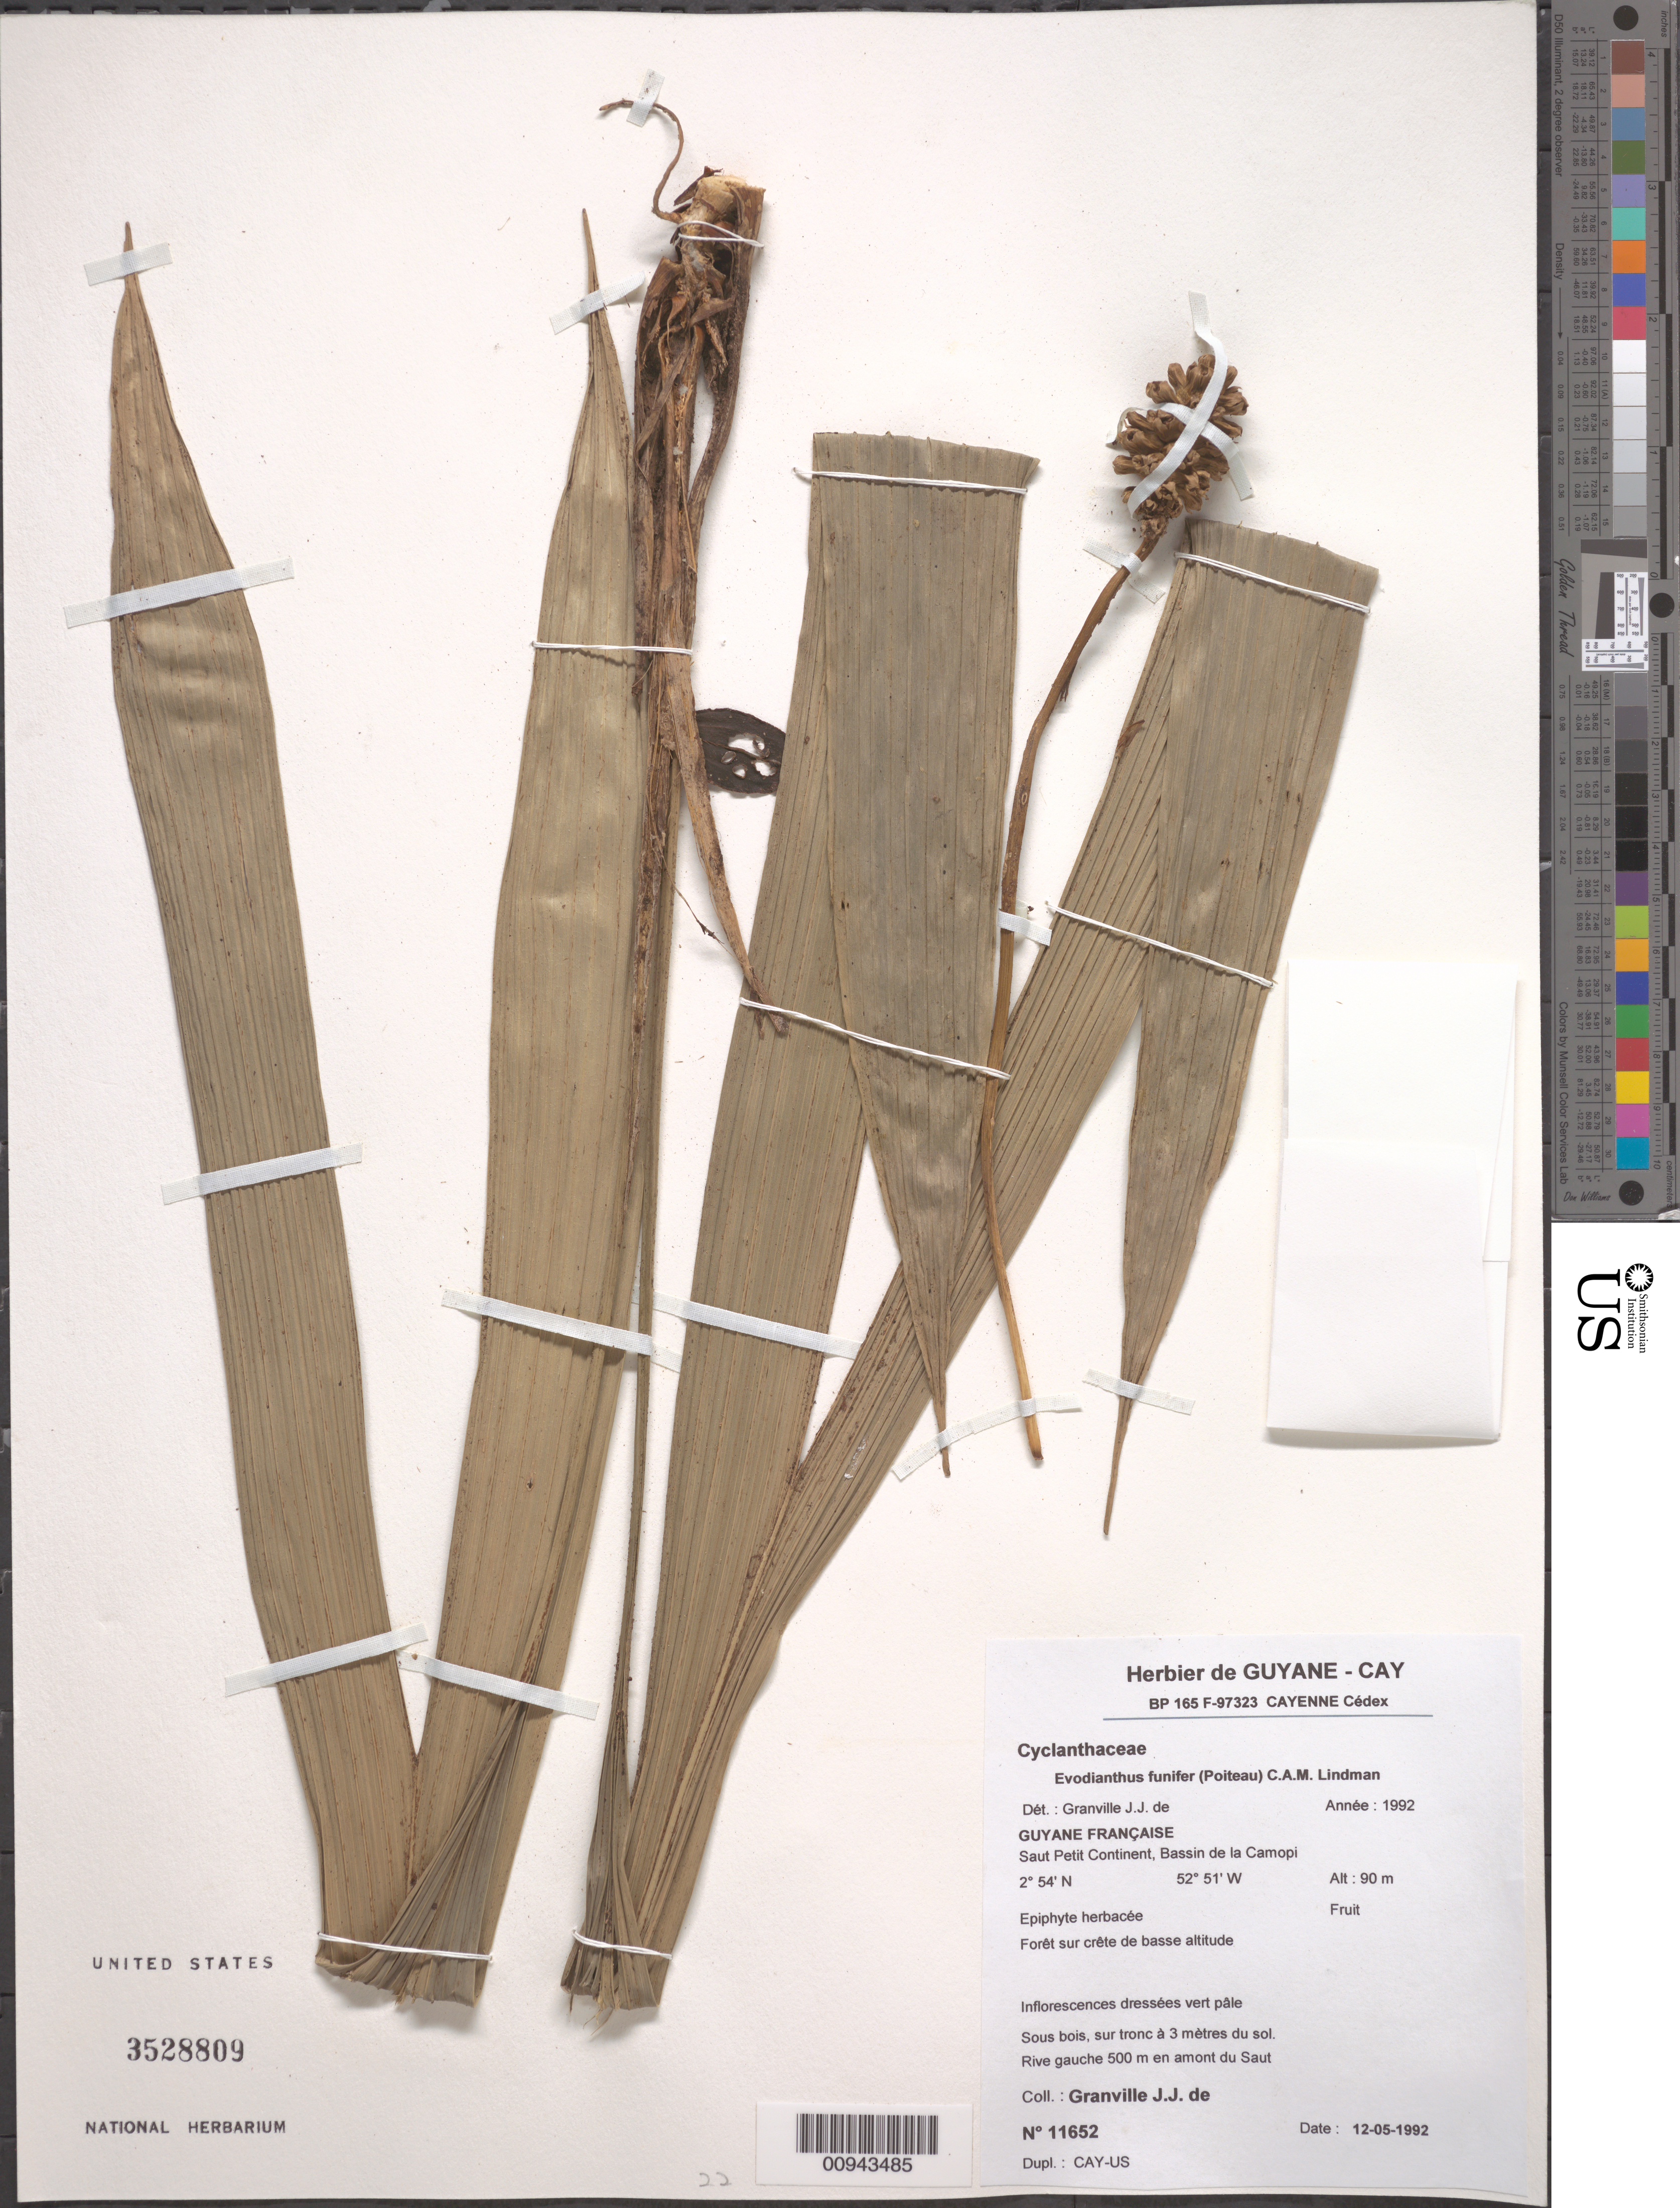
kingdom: Plantae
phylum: Tracheophyta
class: Liliopsida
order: Pandanales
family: Cyclanthaceae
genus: Evodianthus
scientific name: Evodianthus funifer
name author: (Poit.) Lindm.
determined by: Granville, J. J. de, (CAY), Institut de Recherche pour le Developpement (IRD) (FRENCH GUIANA)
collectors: J.-J. de Granville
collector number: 11652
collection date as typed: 12-May-92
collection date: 1992-05-12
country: French Guiana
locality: Saut Petit Continent, Bassin de la Camopi. Rive gauche 500m en amont du Saut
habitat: Foret sur crete de basse altitude. Sous bois, sur tronc a 3m du sol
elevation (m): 90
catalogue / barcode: US 3528809